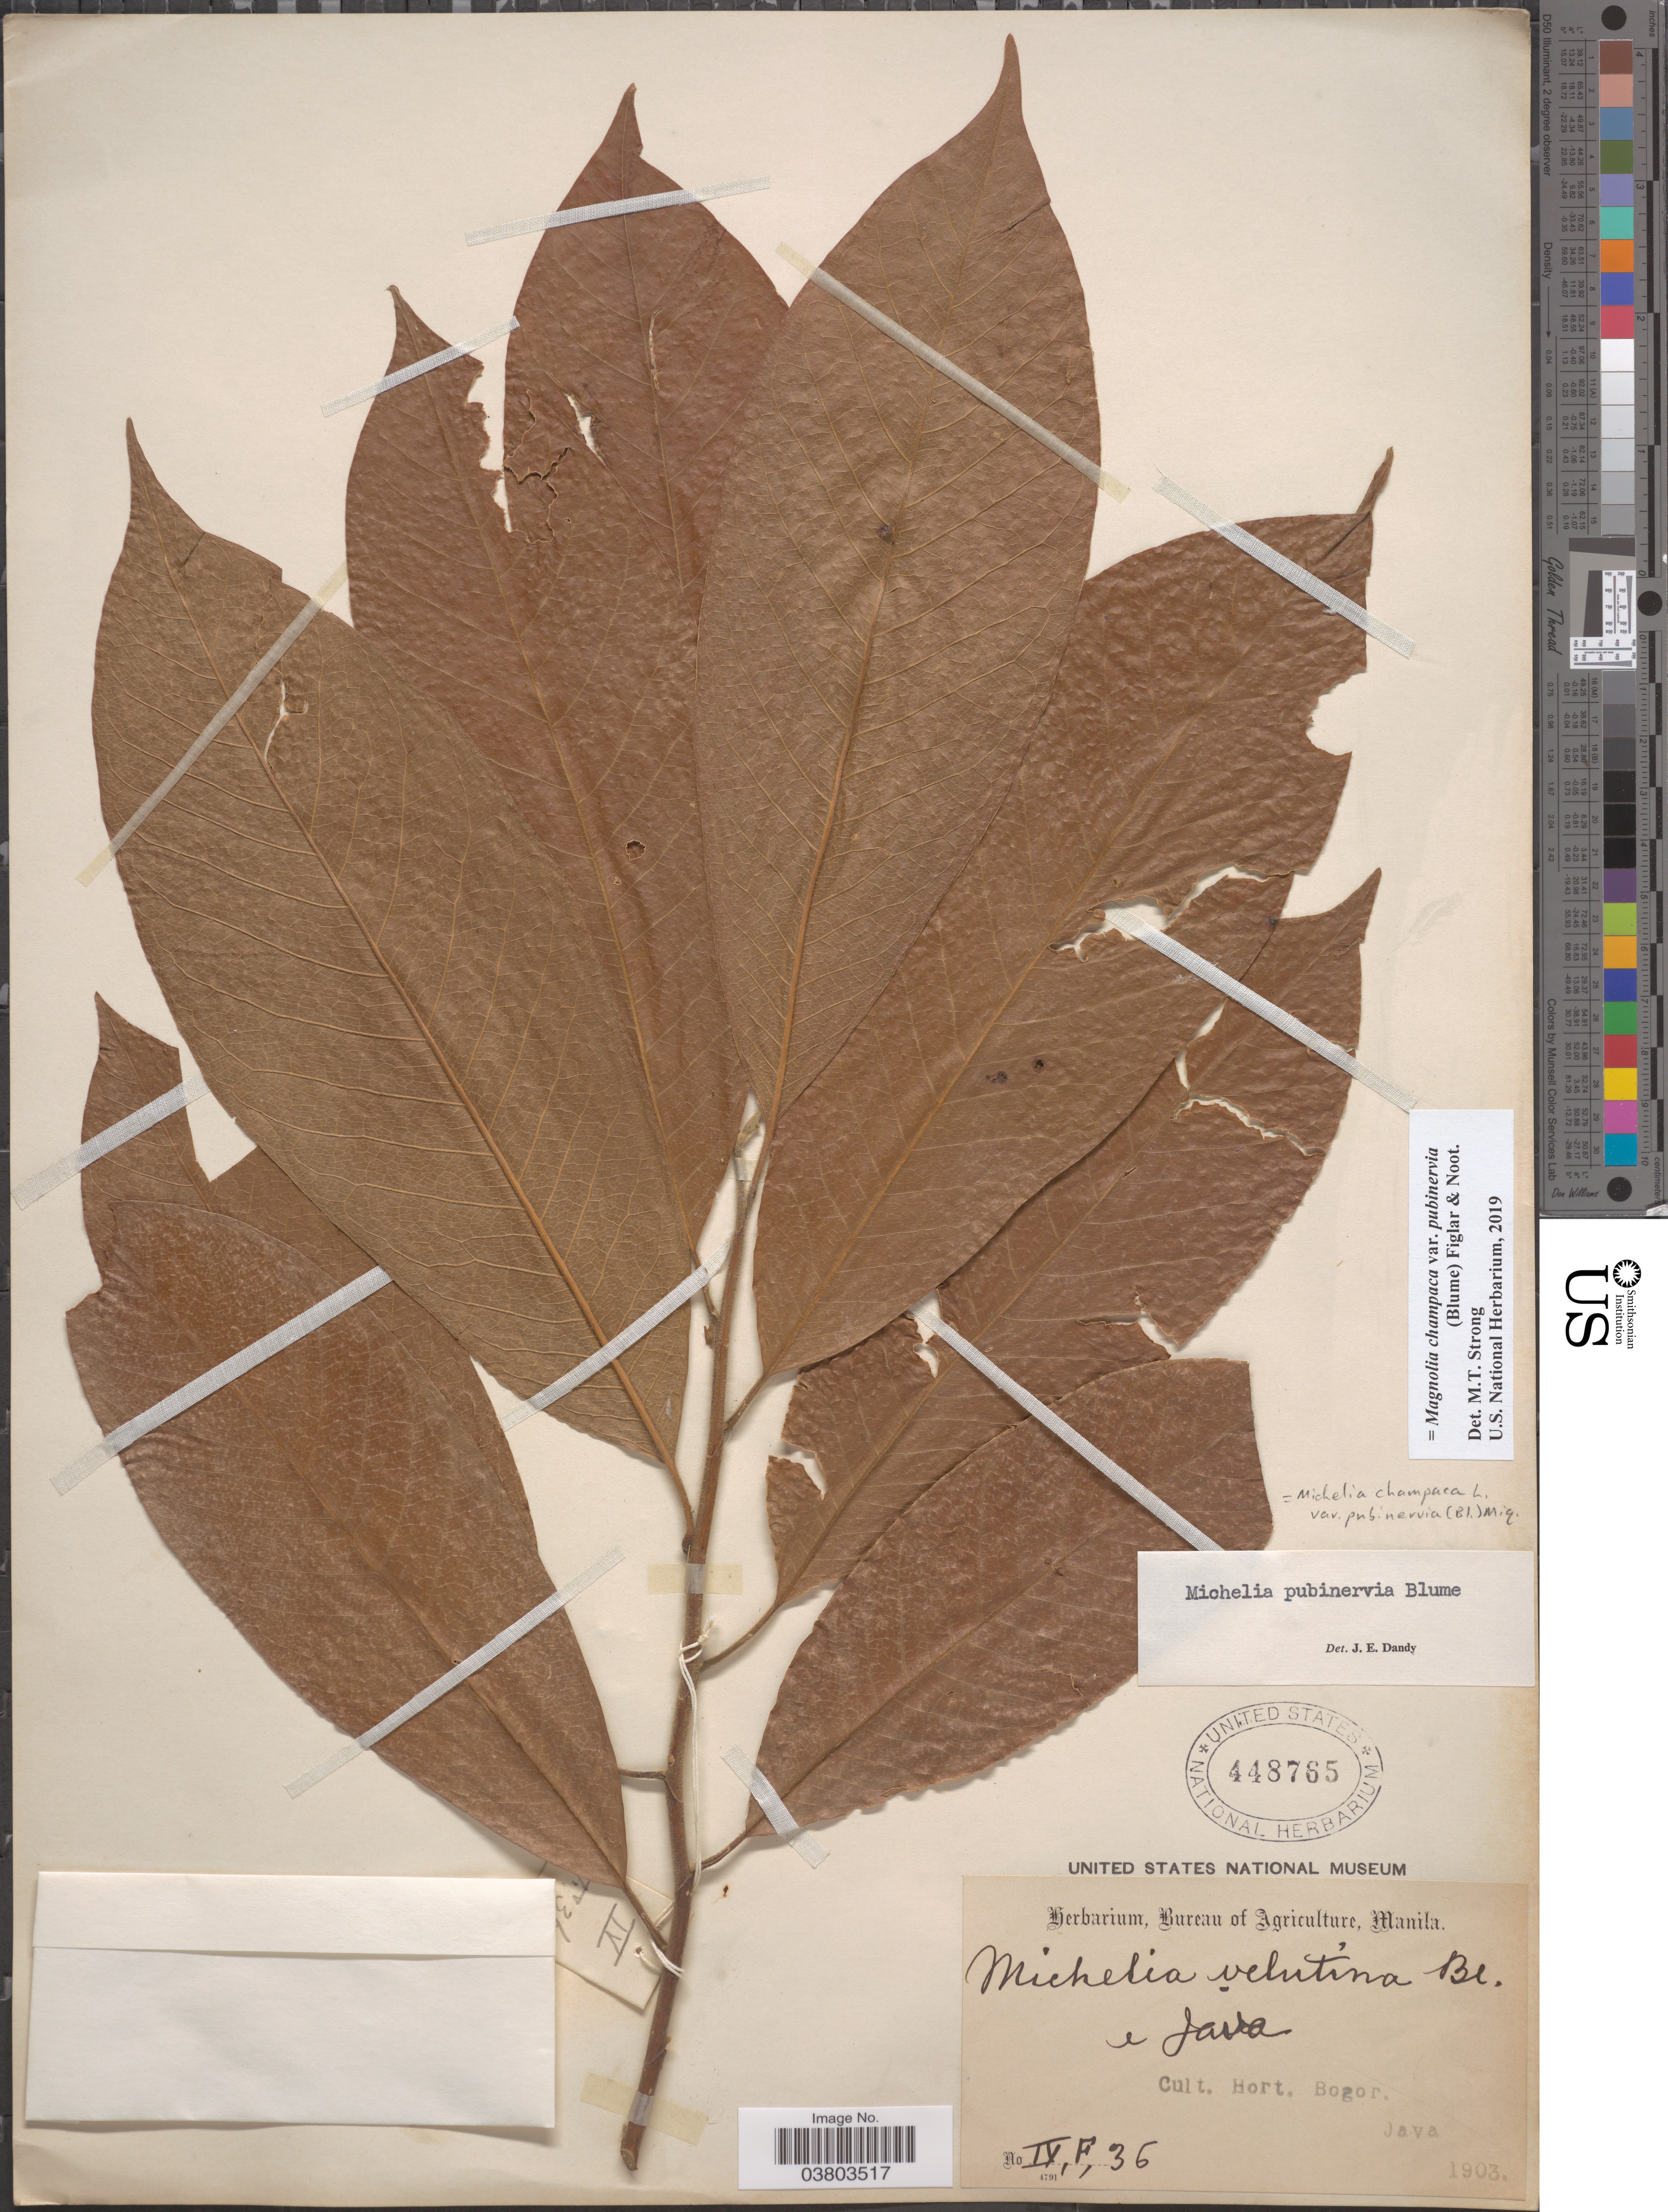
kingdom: Plantae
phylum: Tracheophyta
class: Magnoliopsida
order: Magnoliales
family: Magnoliaceae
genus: Magnolia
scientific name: Magnolia champaca var. pubinervia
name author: (Blume) Figlar & Noot.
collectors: Ex herb. Bureau of Agriculture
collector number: IV,F,36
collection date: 1903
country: Indonesia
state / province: Java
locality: Cult. Hort. Bogor.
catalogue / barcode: US 448765